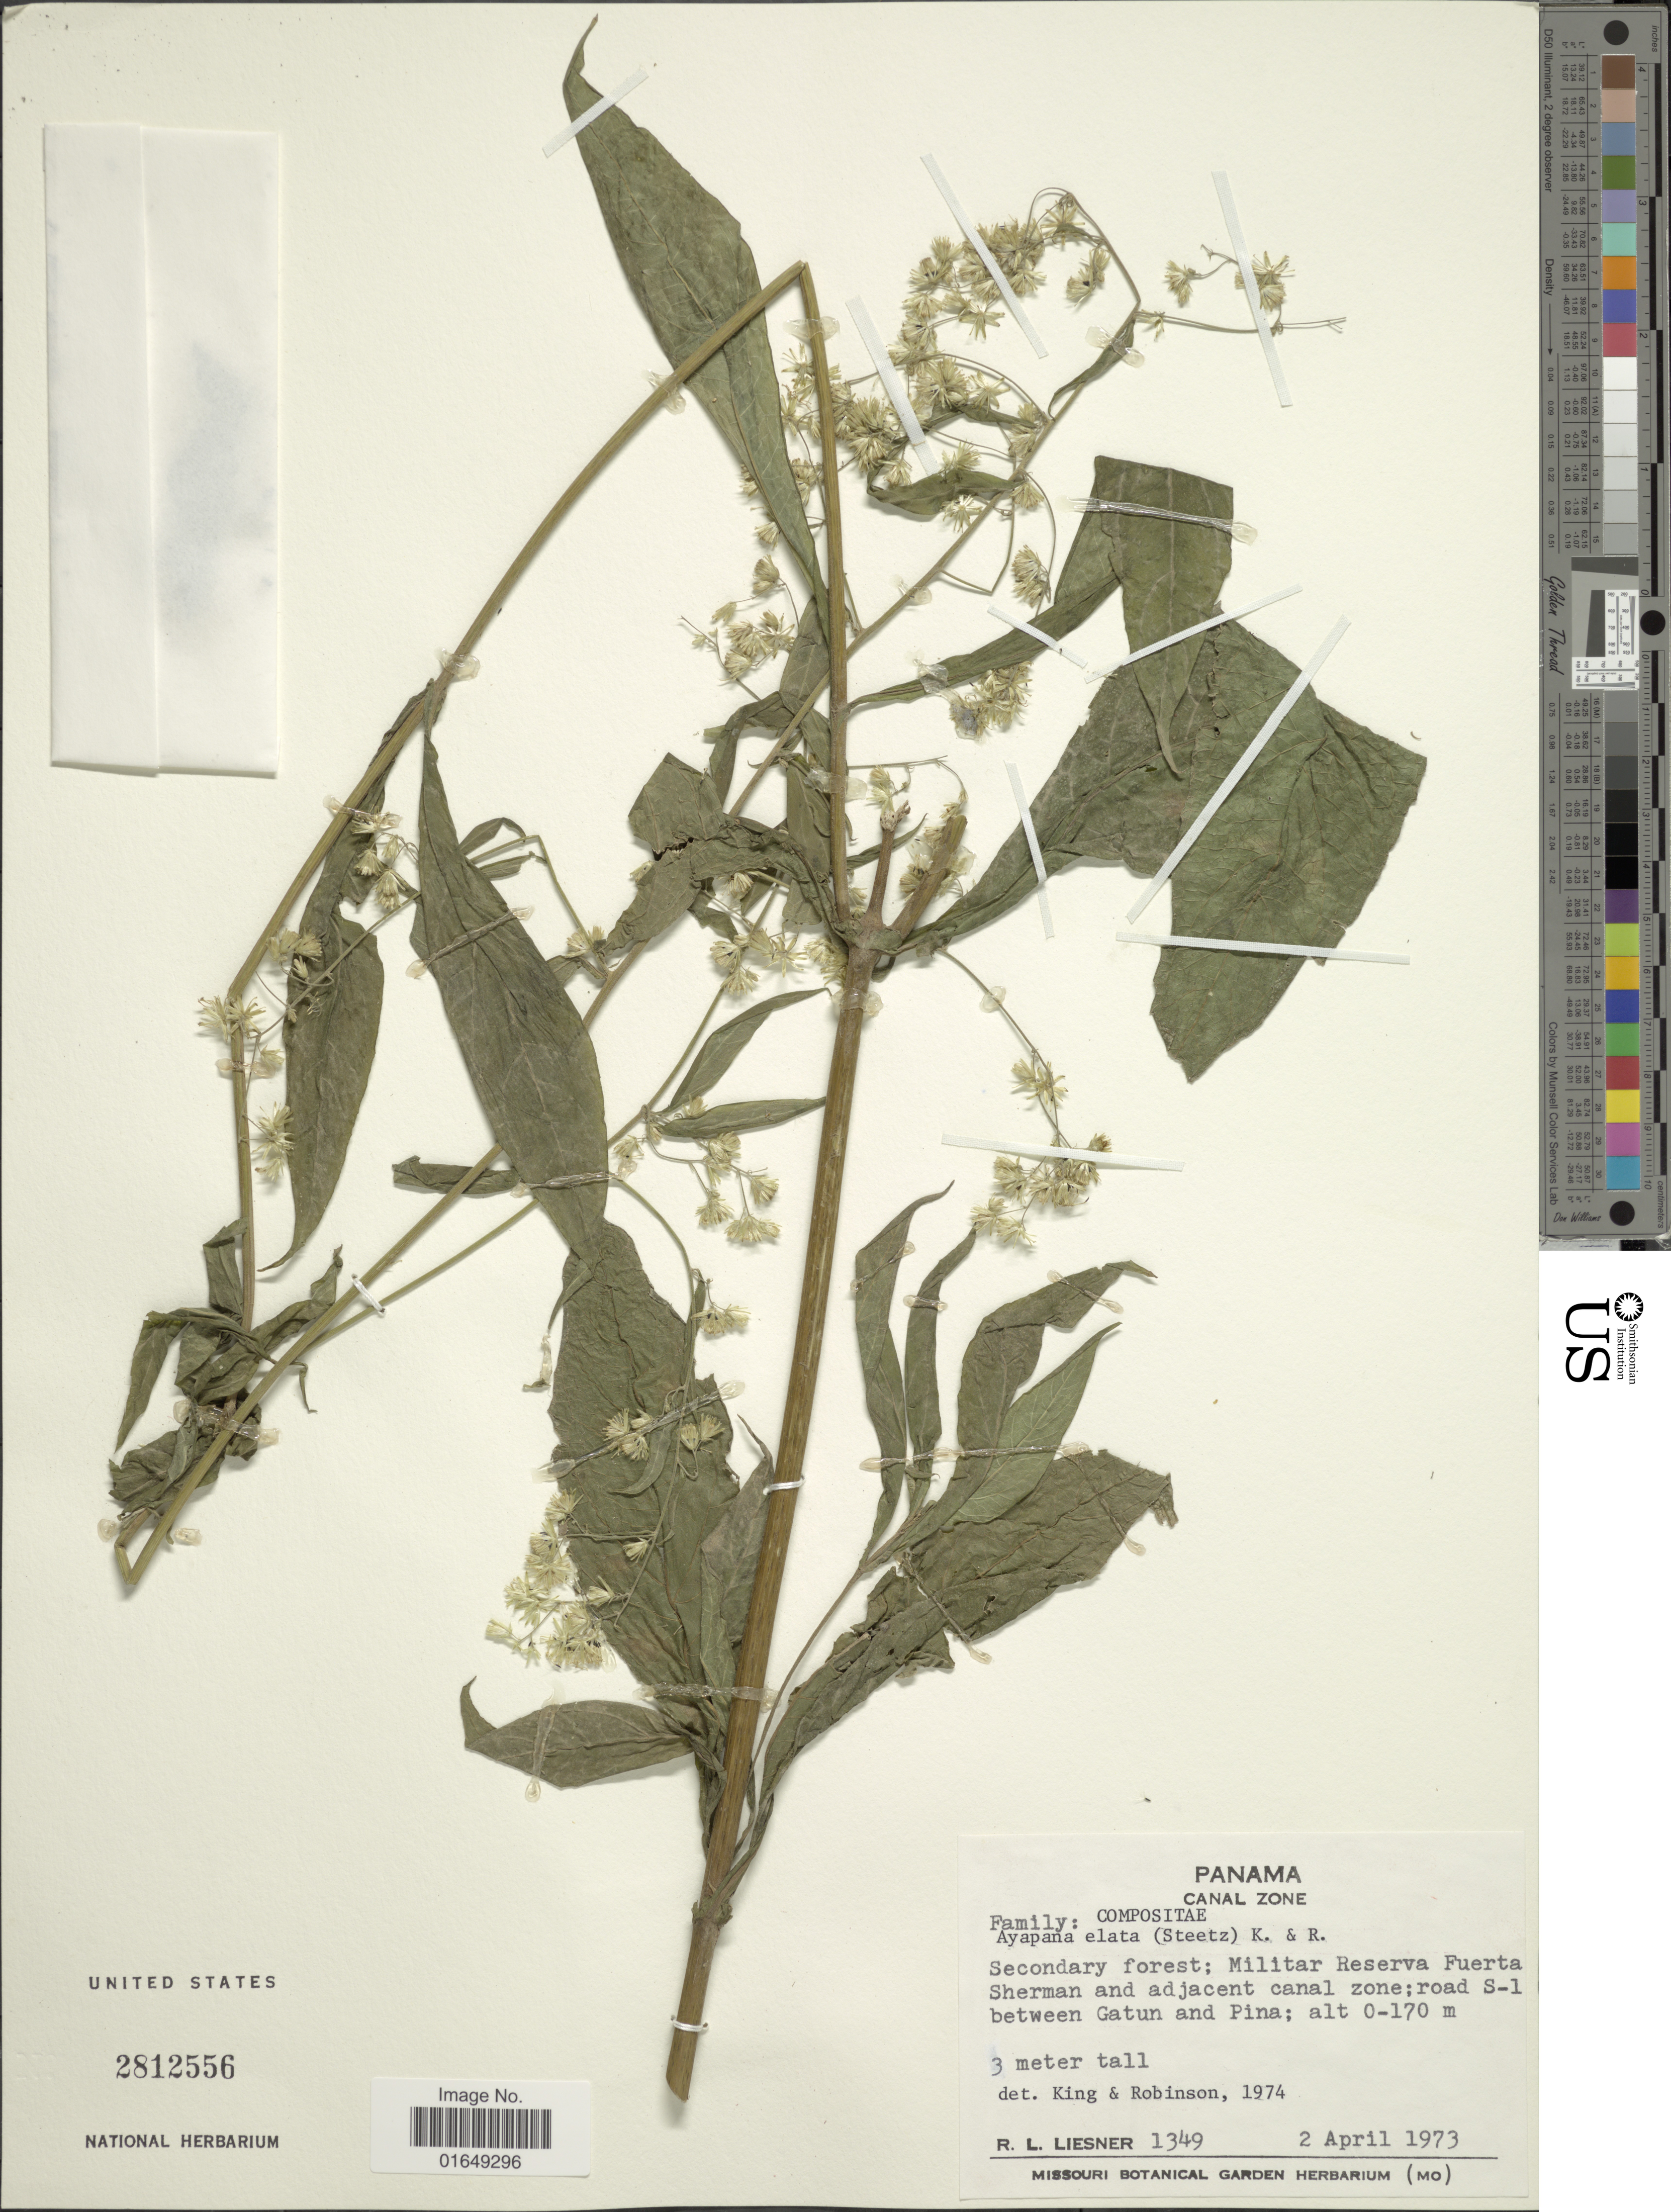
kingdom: Plantae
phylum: Tracheophyta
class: Magnoliopsida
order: Asterales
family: Asteraceae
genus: Ayapana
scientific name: Ayapana elata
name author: (Steetz) R.M. King & H. Rob.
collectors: R. L. Liesner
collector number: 1349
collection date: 1973-04-02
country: Panama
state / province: Colón / Panamá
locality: Secondary forest; Militar Reserva Fuerta Sherman and adjacent canal zone; road S-1 between Gatun and Pina.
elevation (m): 0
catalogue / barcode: US 2812556